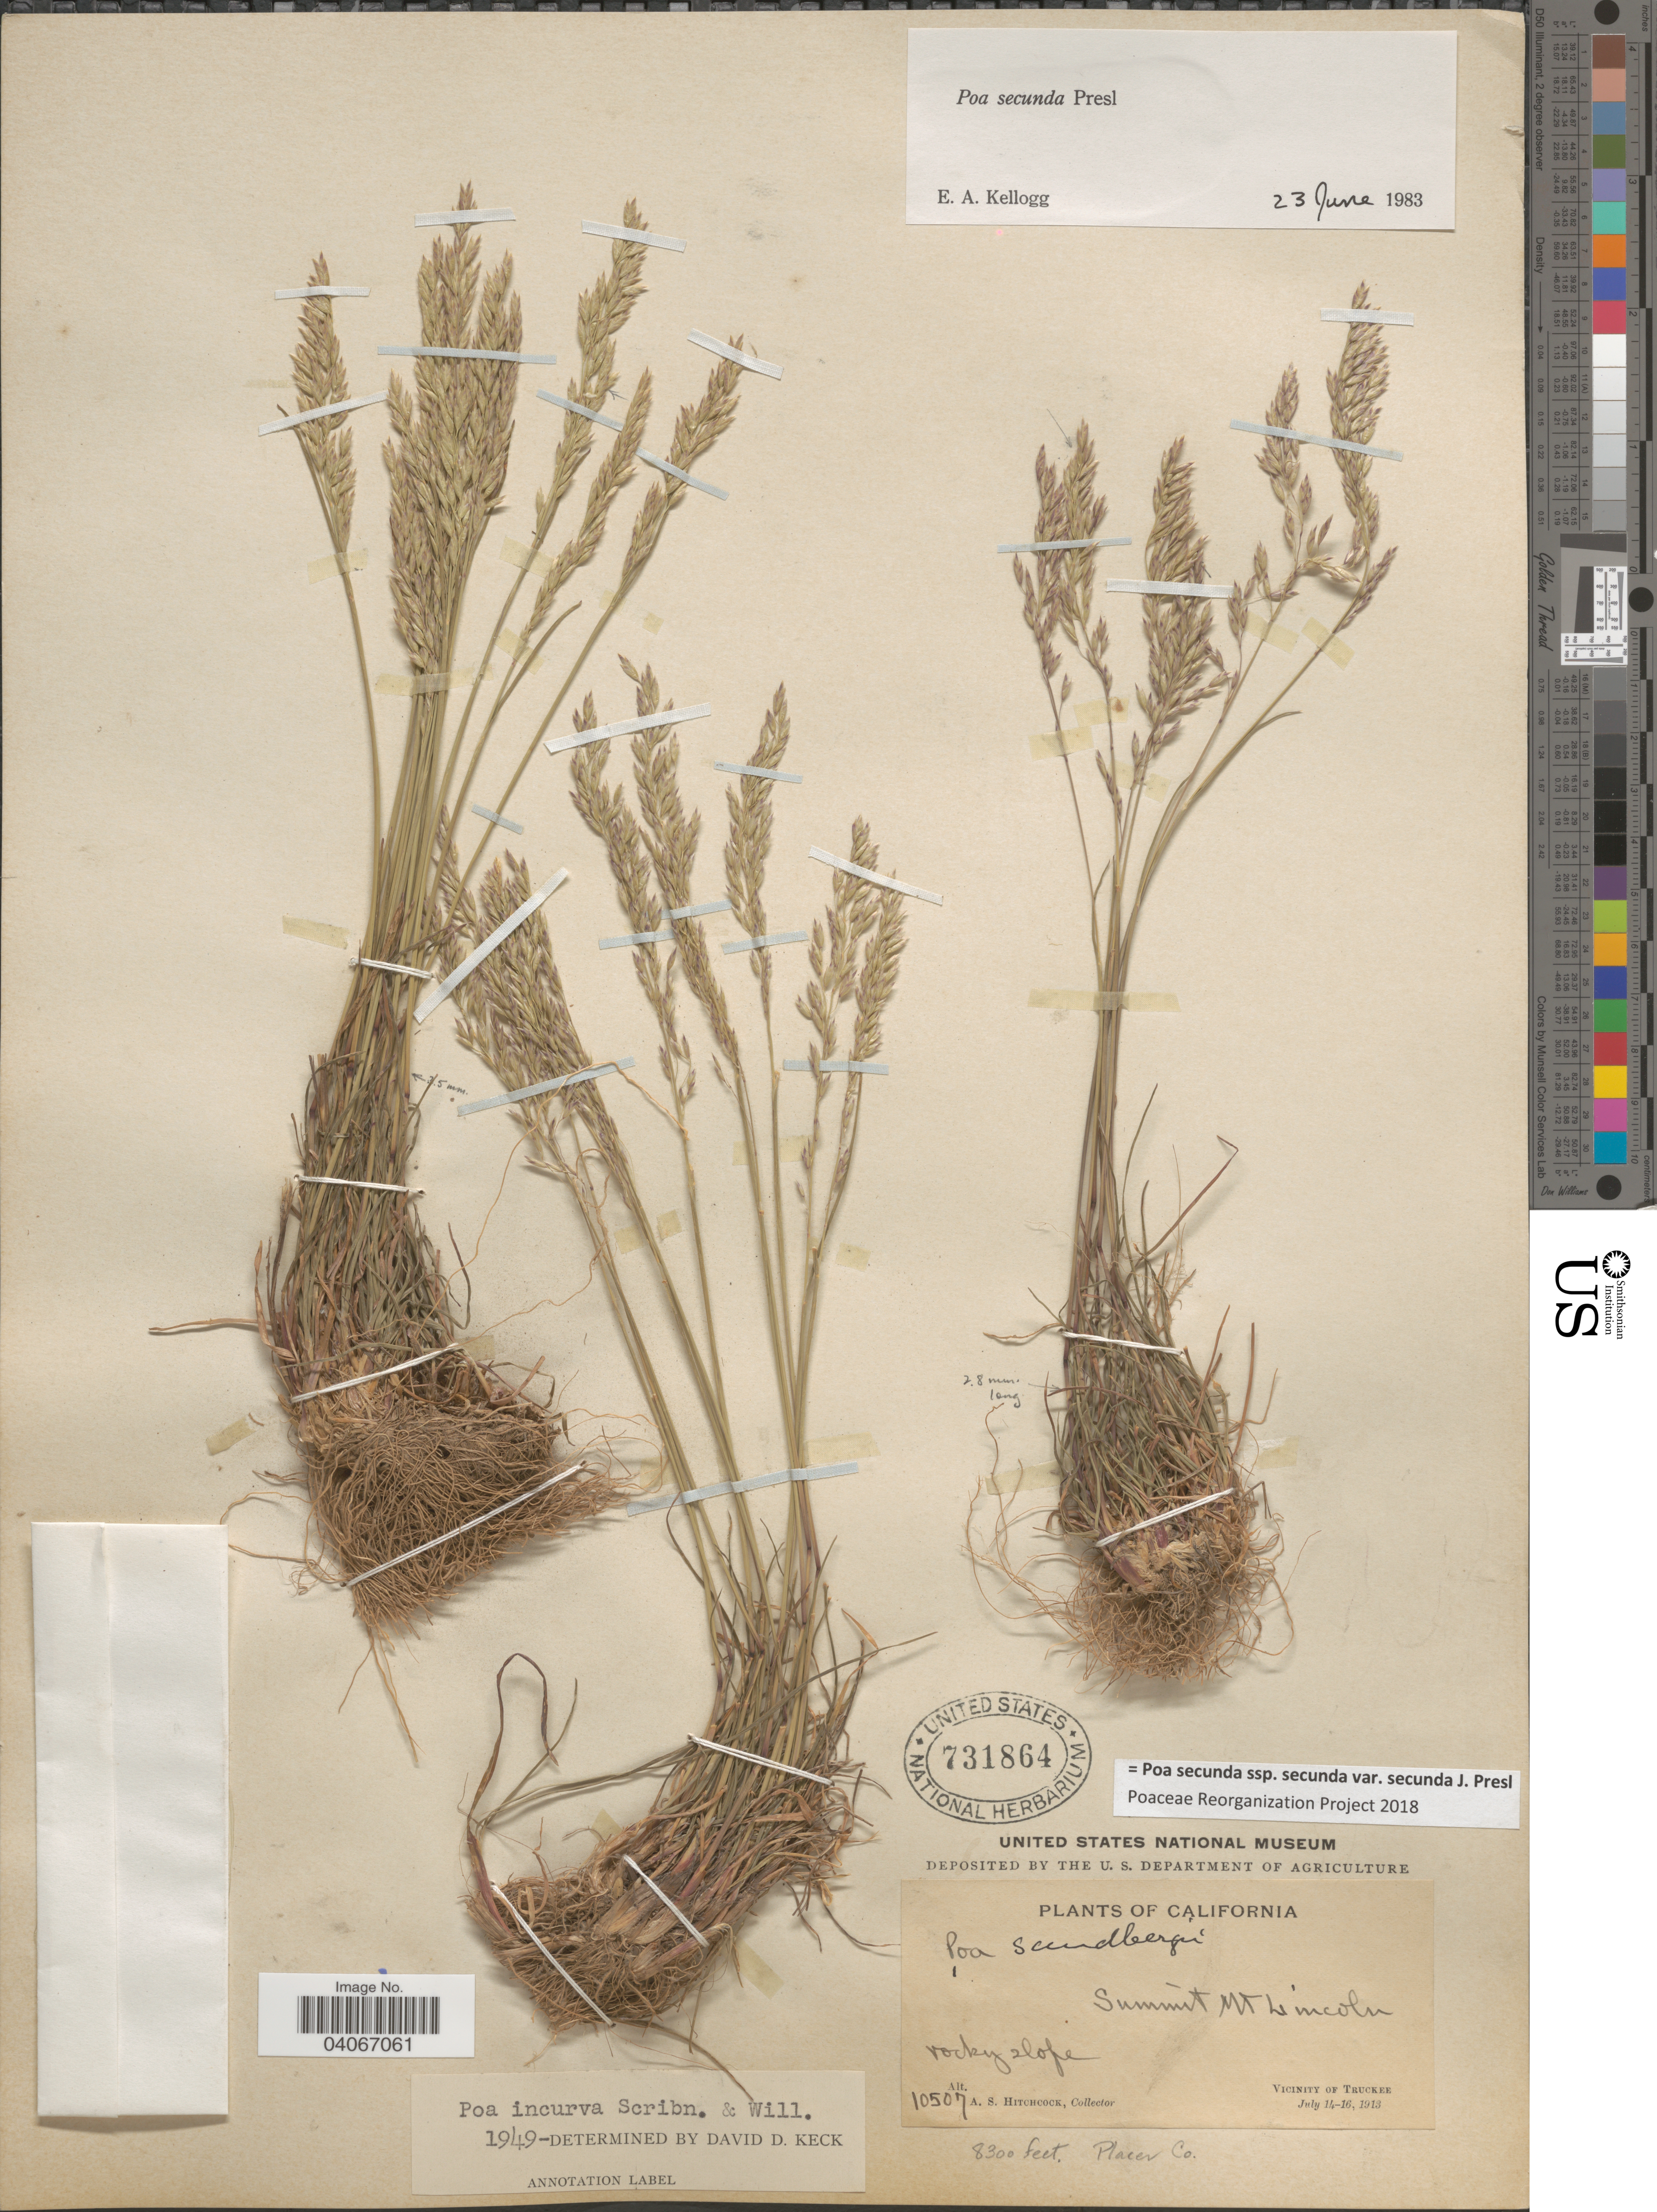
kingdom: Plantae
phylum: Tracheophyta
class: Liliopsida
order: Poales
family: Poaceae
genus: Poa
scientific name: Poa secunda subsp. secunda var. secunda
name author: J. Presl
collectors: A. S. Hitchcock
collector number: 10507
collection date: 1913-07-14/1913-07-16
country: United States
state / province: California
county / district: Placer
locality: Summit Mt Lincoln. Vicinity of Truckee. Placer Co.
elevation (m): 2530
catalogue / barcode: US 731864